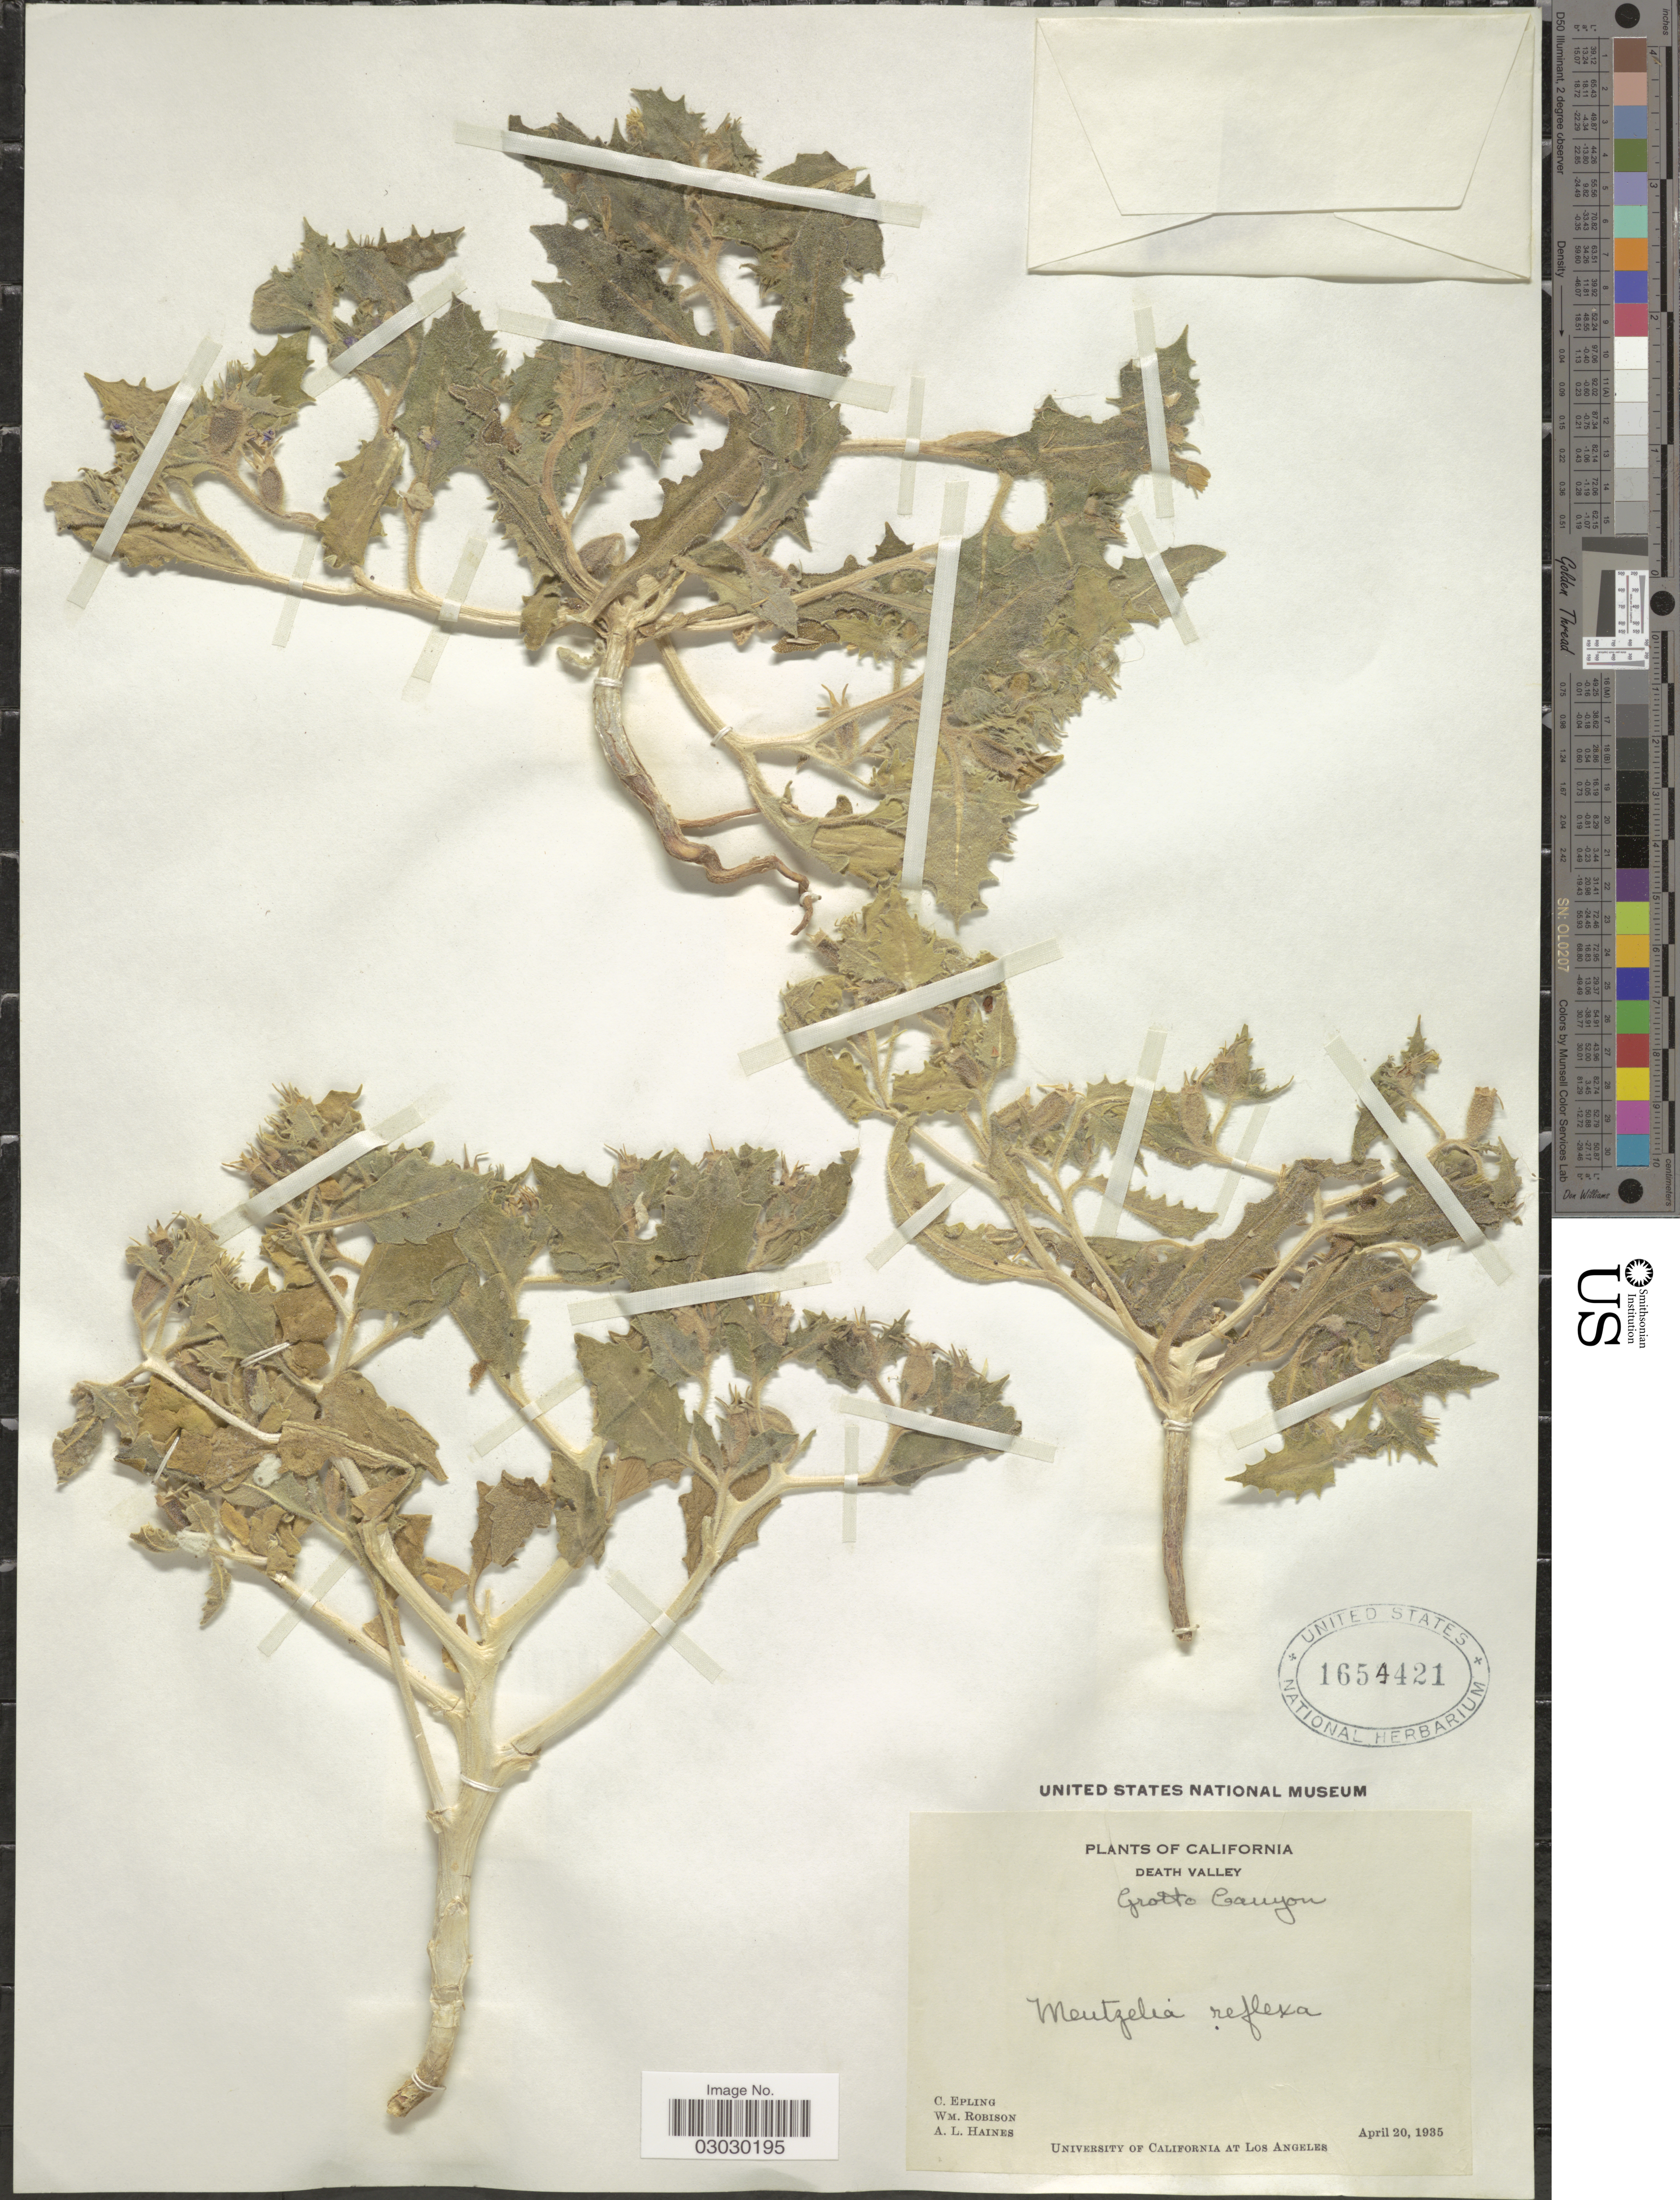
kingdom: Plantae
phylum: Tracheophyta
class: Magnoliopsida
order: Cornales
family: Loasaceae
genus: Mentzelia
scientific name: Mentzelia reflexa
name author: Coville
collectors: C. C. Epling, W. Robison & A. L. Haines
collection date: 1935-04-20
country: United States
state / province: California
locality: Death Valley, Grotto Canyon.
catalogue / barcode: US 1654421